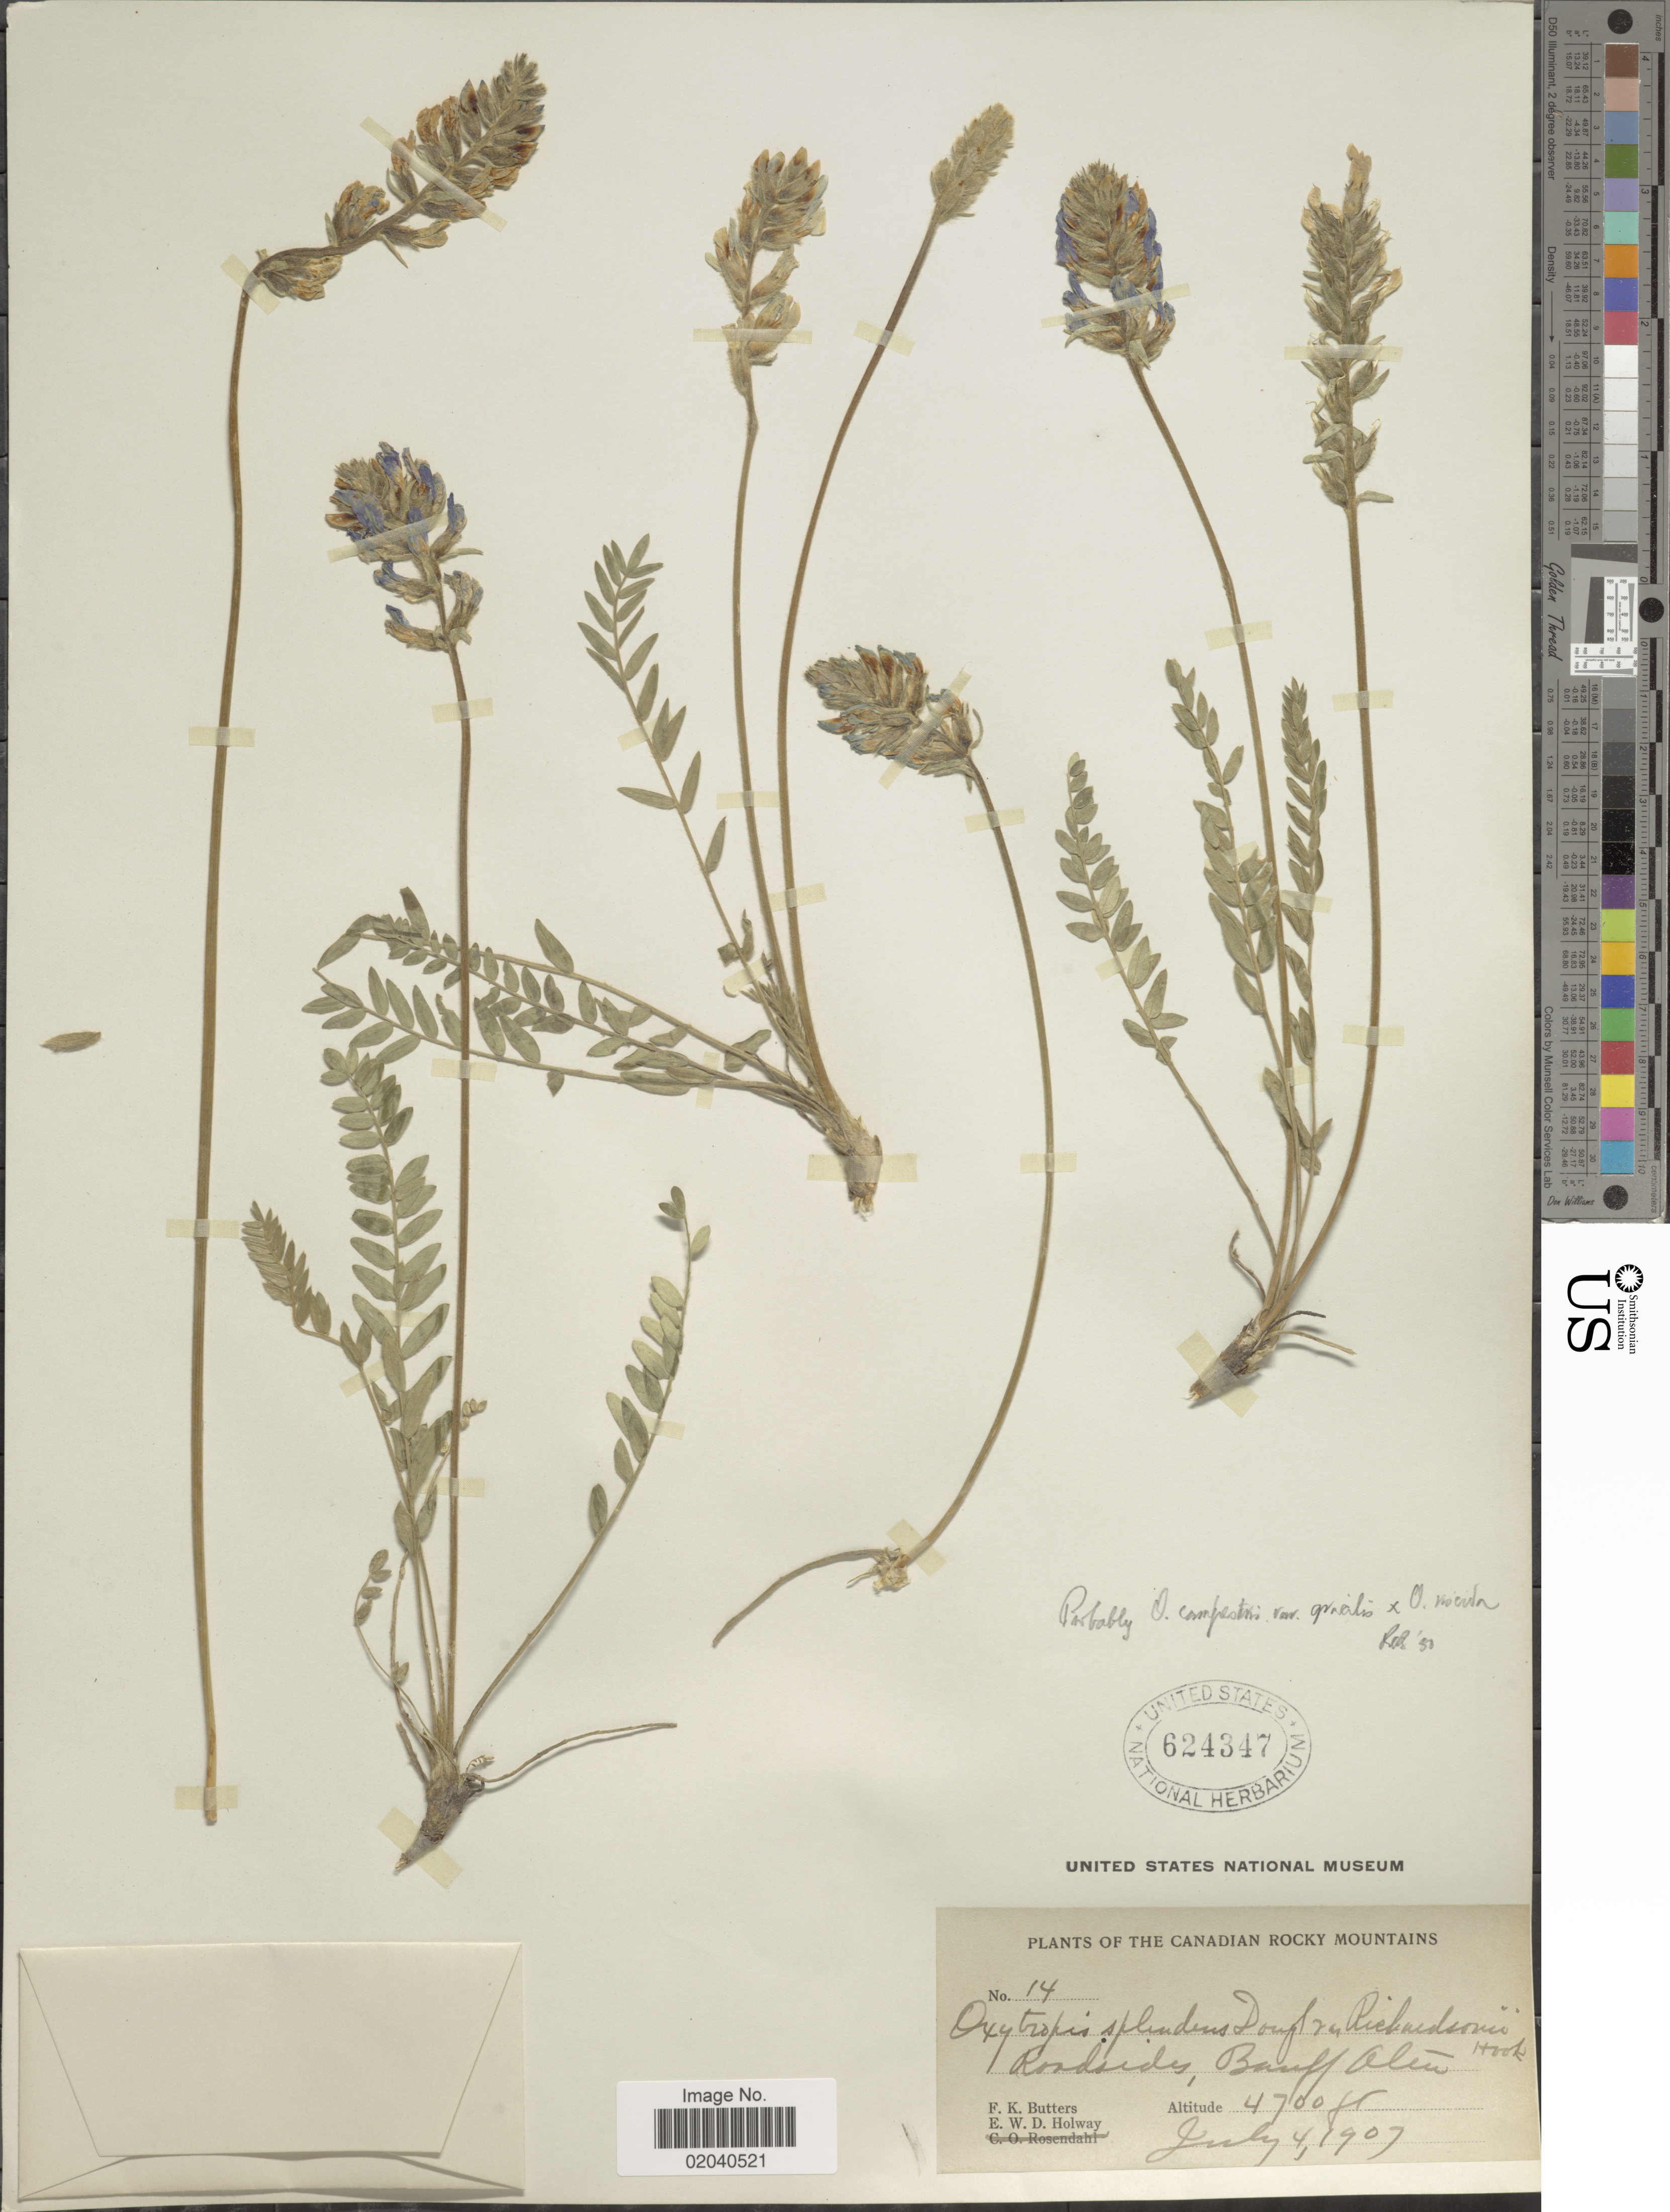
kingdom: Plantae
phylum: Tracheophyta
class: Magnoliopsida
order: Fabales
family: Fabaceae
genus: Oxytropis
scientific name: Oxytropis viscida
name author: Nutt.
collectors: F. K. Butters & E. W. D. Holway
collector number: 14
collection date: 1907-07-04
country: Canada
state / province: Alberta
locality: Roadsides, Banff Alta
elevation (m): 1433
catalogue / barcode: US 624347